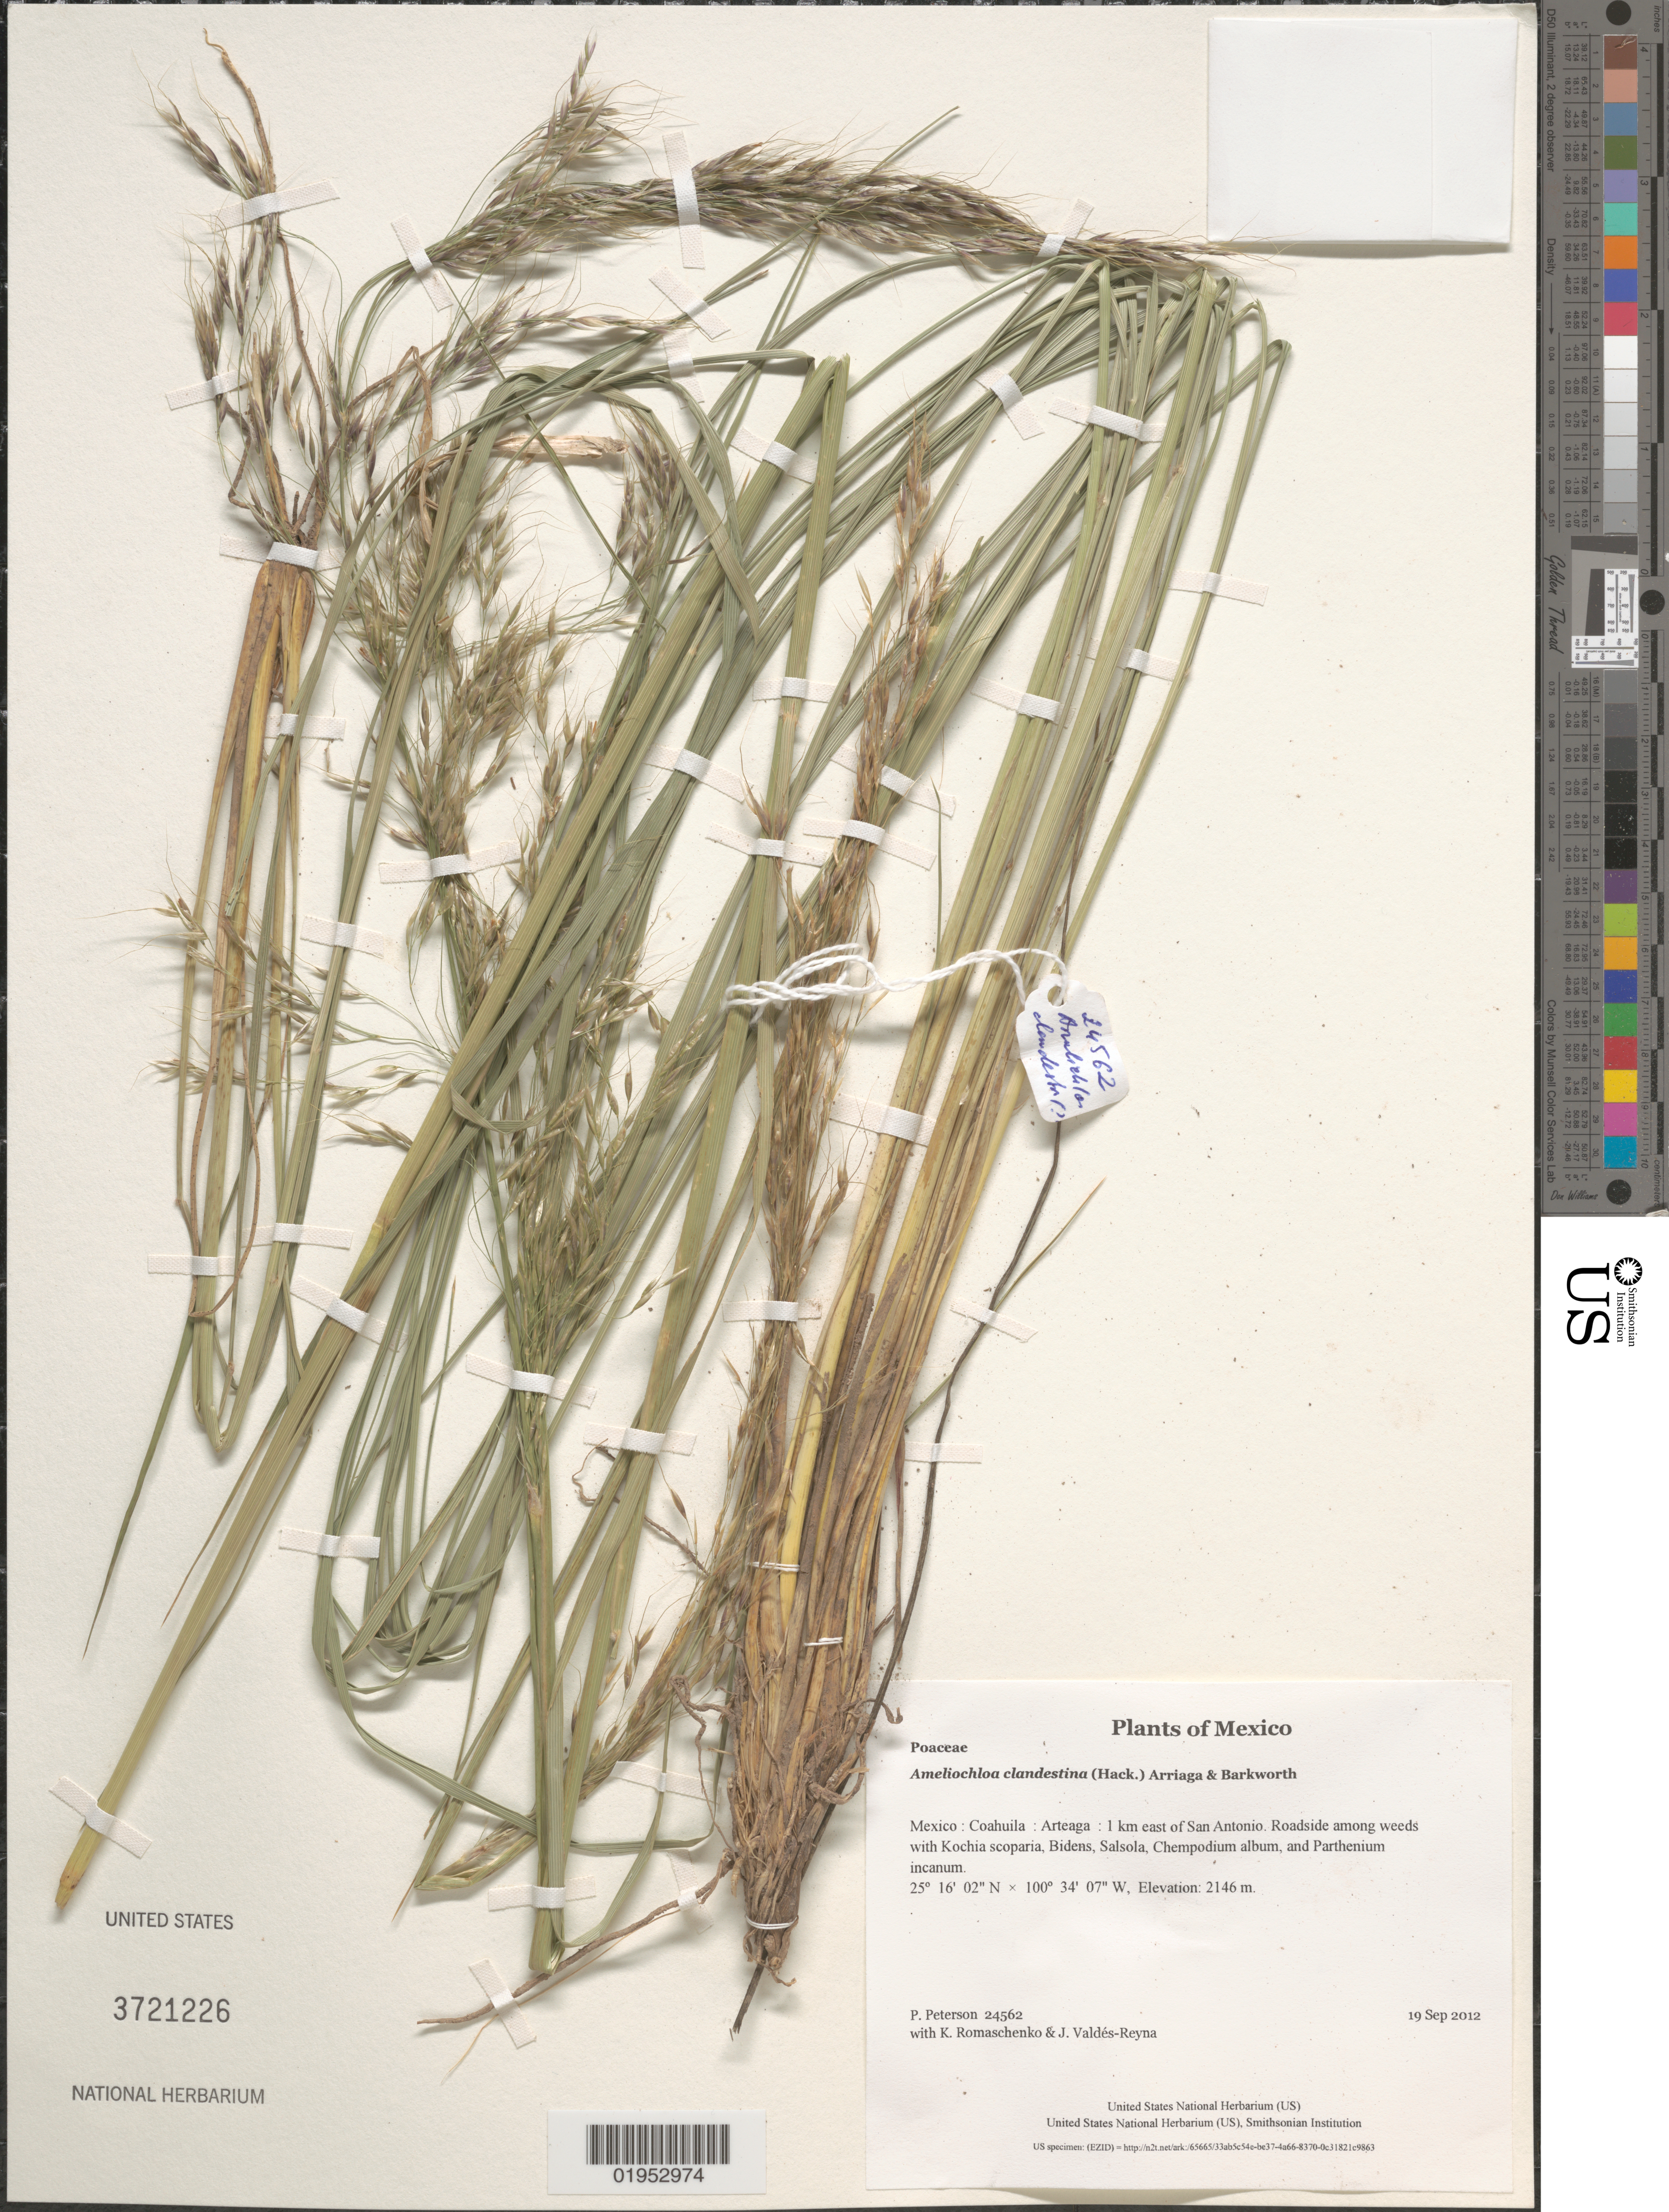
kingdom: Plantae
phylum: Tracheophyta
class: Liliopsida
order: Poales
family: Poaceae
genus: Amelichloa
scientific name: Amelichloa clandestina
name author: (Hack.) Arriaga & Barkworth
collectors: P. M. Peterson, K. Romaschenko & J. Valdés-Reyna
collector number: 24562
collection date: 2012-09-19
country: Mexico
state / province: Coahuila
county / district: Arteaga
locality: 1 km east of San Antonio.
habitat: Roadside among weeds with Kochia scoparia, Bidens, Salsola, Chempodium album, and Parthenium incanum.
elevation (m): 2146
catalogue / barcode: US 3721226